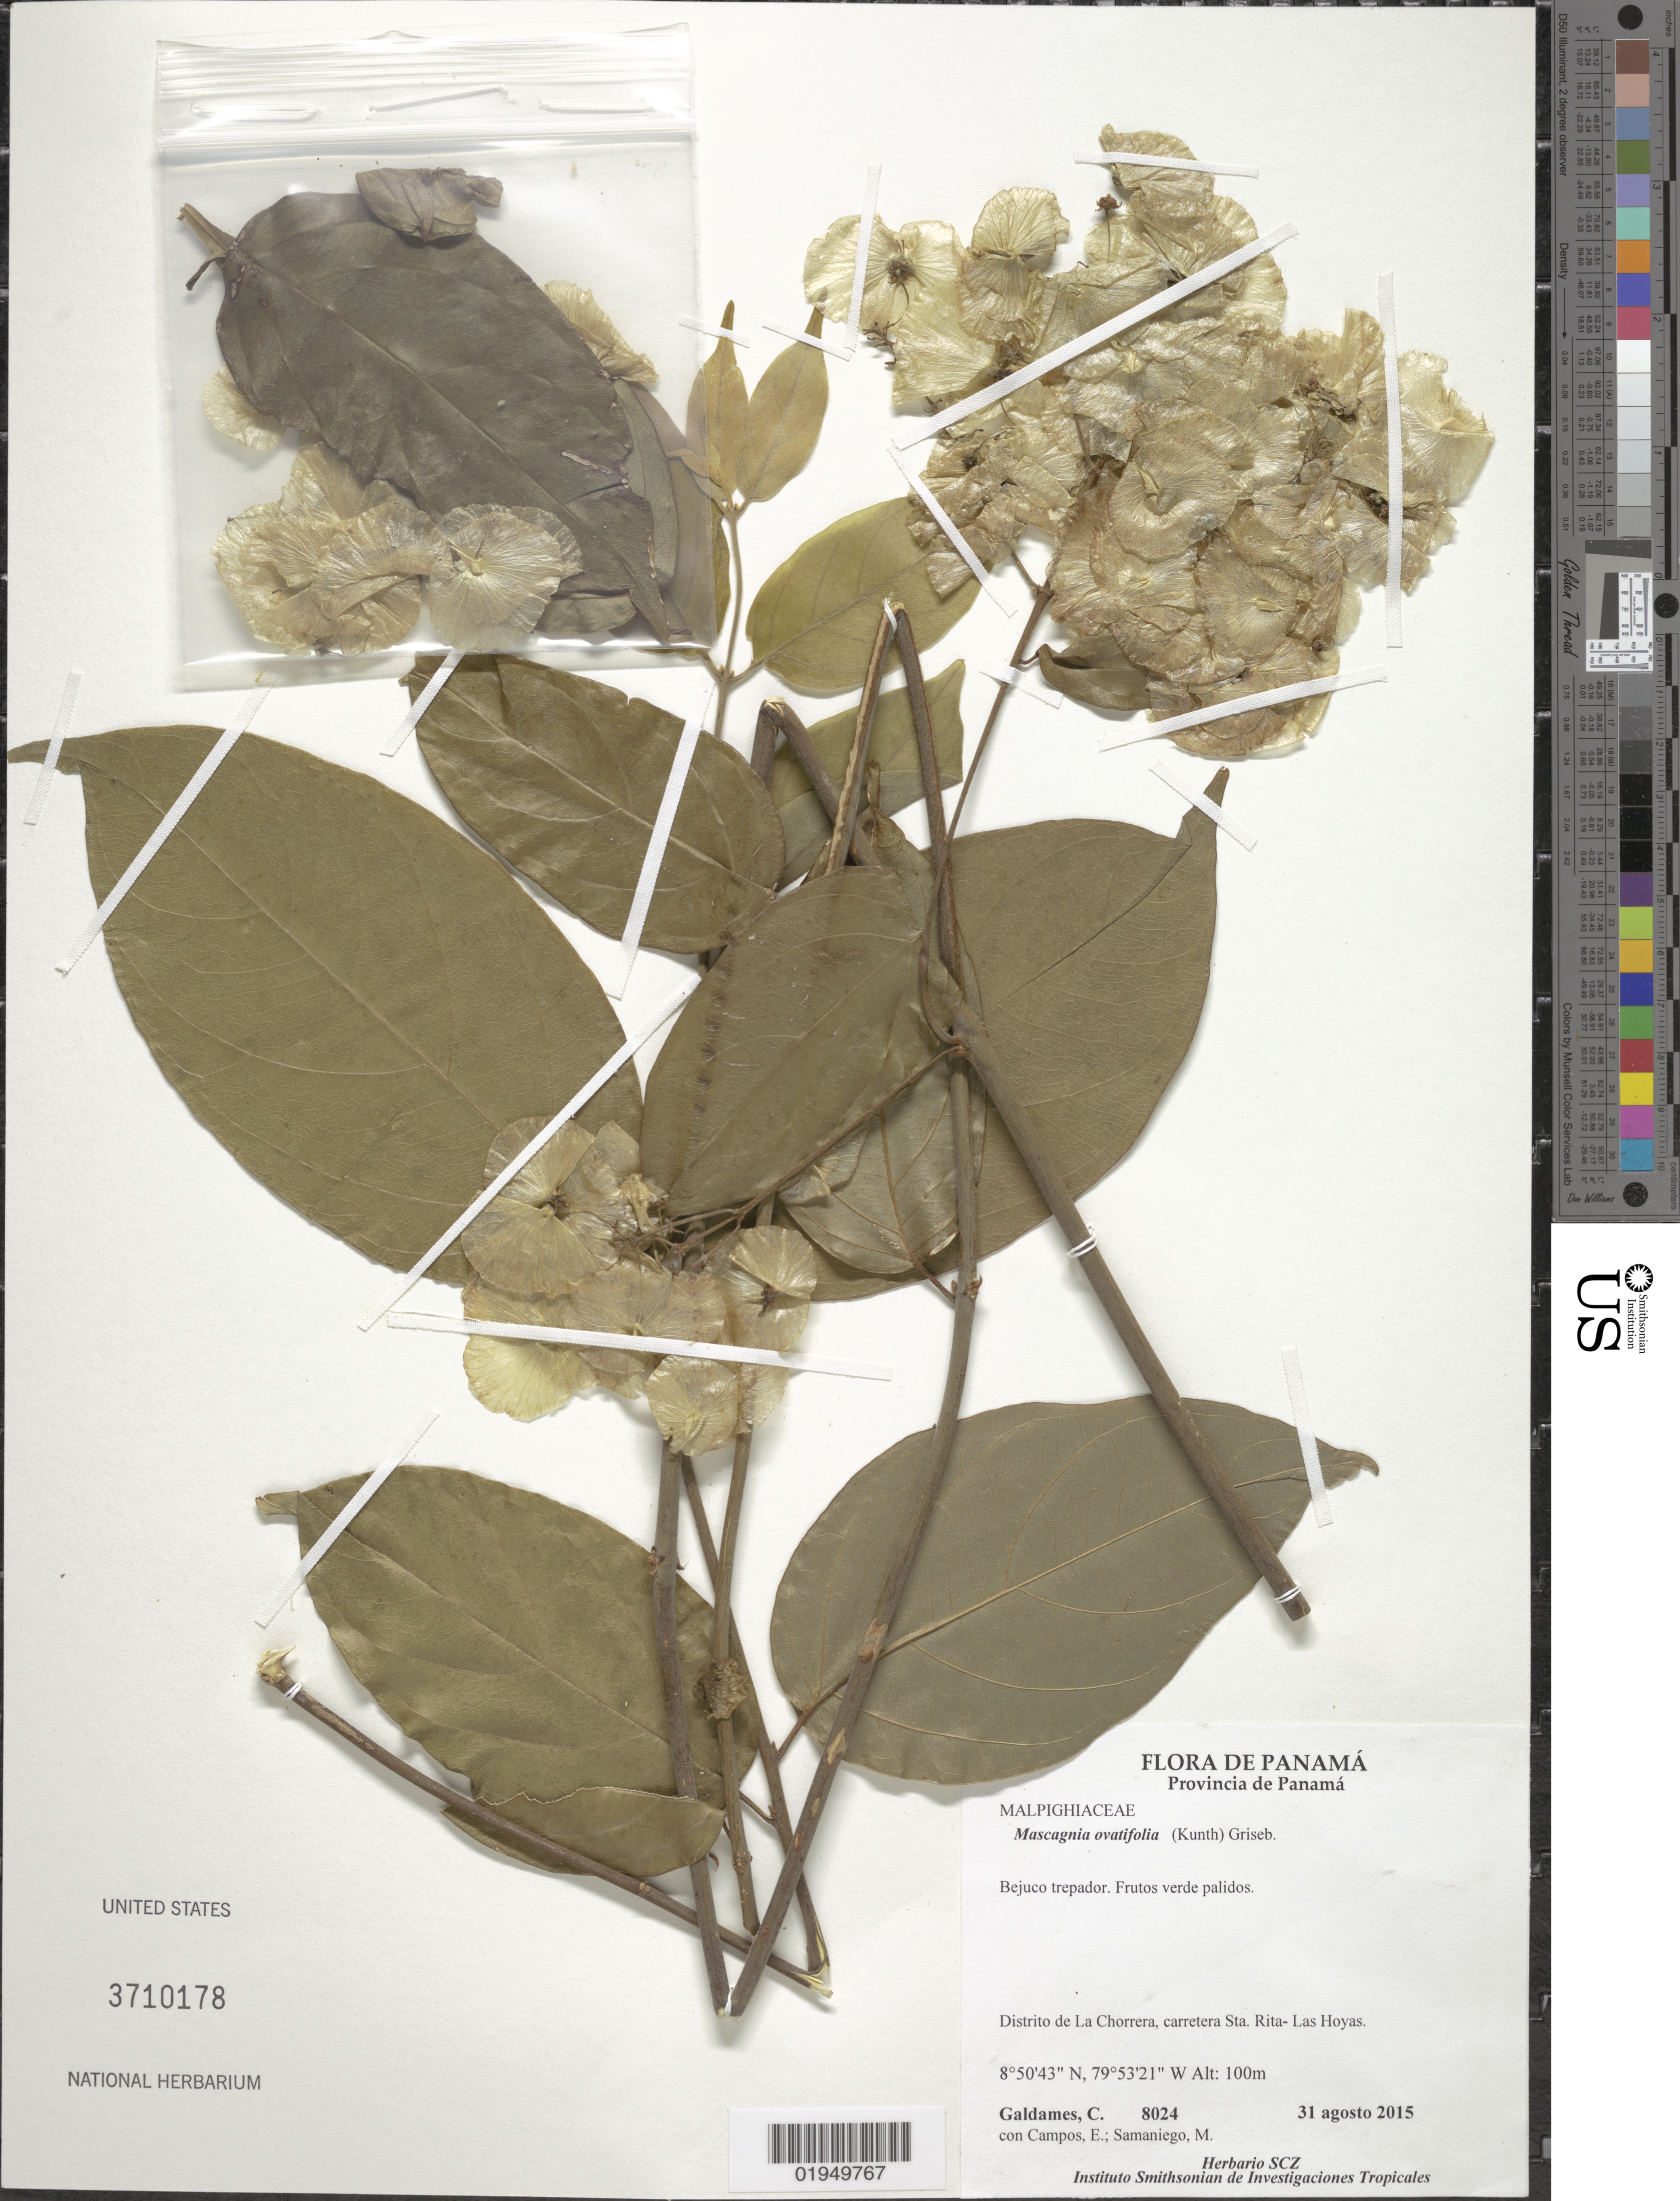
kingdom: Plantae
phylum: Tracheophyta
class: Magnoliopsida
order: Malpighiales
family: Malpighiaceae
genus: Mascagnia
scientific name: Mascagnia ovatifolia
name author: (Kunth) Griseb.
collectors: C. Galdames, E. Campos & M. Samaniego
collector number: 8024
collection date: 2015-08-31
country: Panama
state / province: Panamá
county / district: La Chorrera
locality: Carretera Sta. Rita- Las Hoyas.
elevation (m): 100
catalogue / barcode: US 3710178